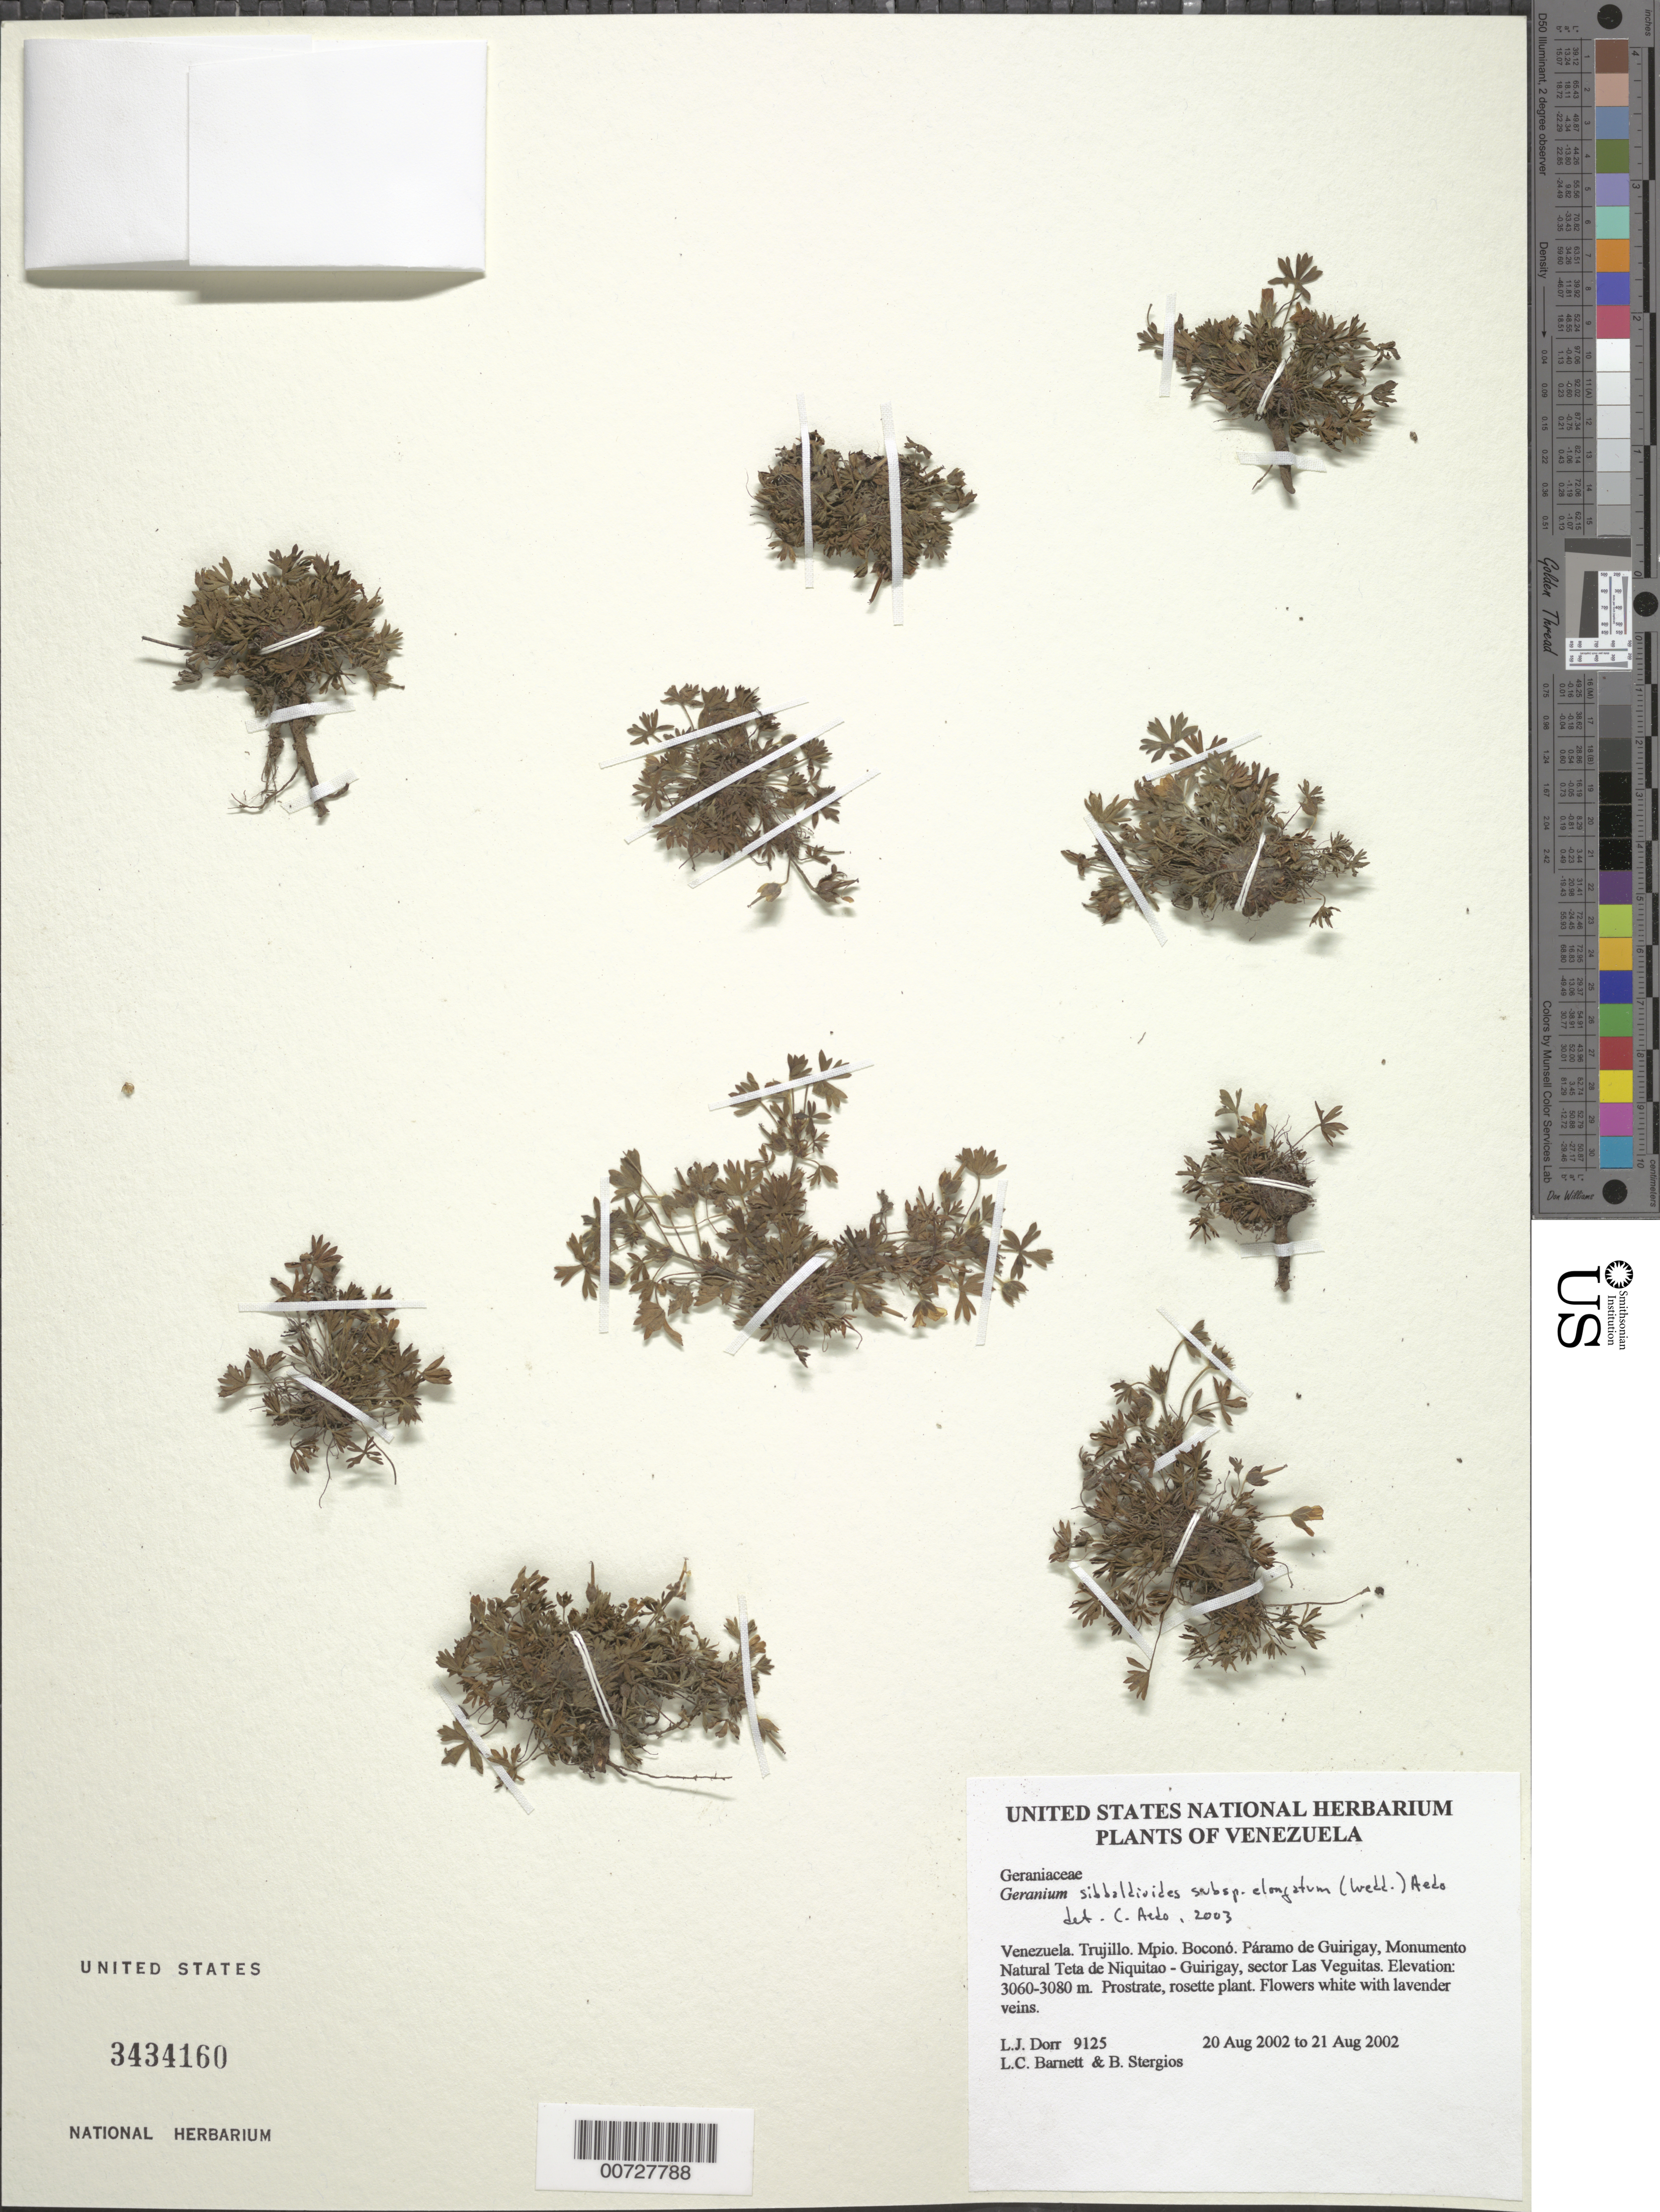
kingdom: Plantae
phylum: Tracheophyta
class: Magnoliopsida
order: Geraniales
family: Geraniaceae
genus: Geranium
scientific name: Geranium sibbaldioides subsp. elongatum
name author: (Wedd.) Aedo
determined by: Aedo, C.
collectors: L. J. Dorr, L. C. Barnett & B. G. Stergios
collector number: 9125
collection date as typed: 20 Aug 2002 to 21 Aug 2002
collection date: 2002-08-20/2002-08-21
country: Venezuela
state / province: Trujillo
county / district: Boconó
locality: Páramo de Guirigay, Monumento Natural Teta de Niquitao - Guirigay, sector Las Veguitas.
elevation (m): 3060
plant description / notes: MA, PORT, US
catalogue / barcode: US 3434160